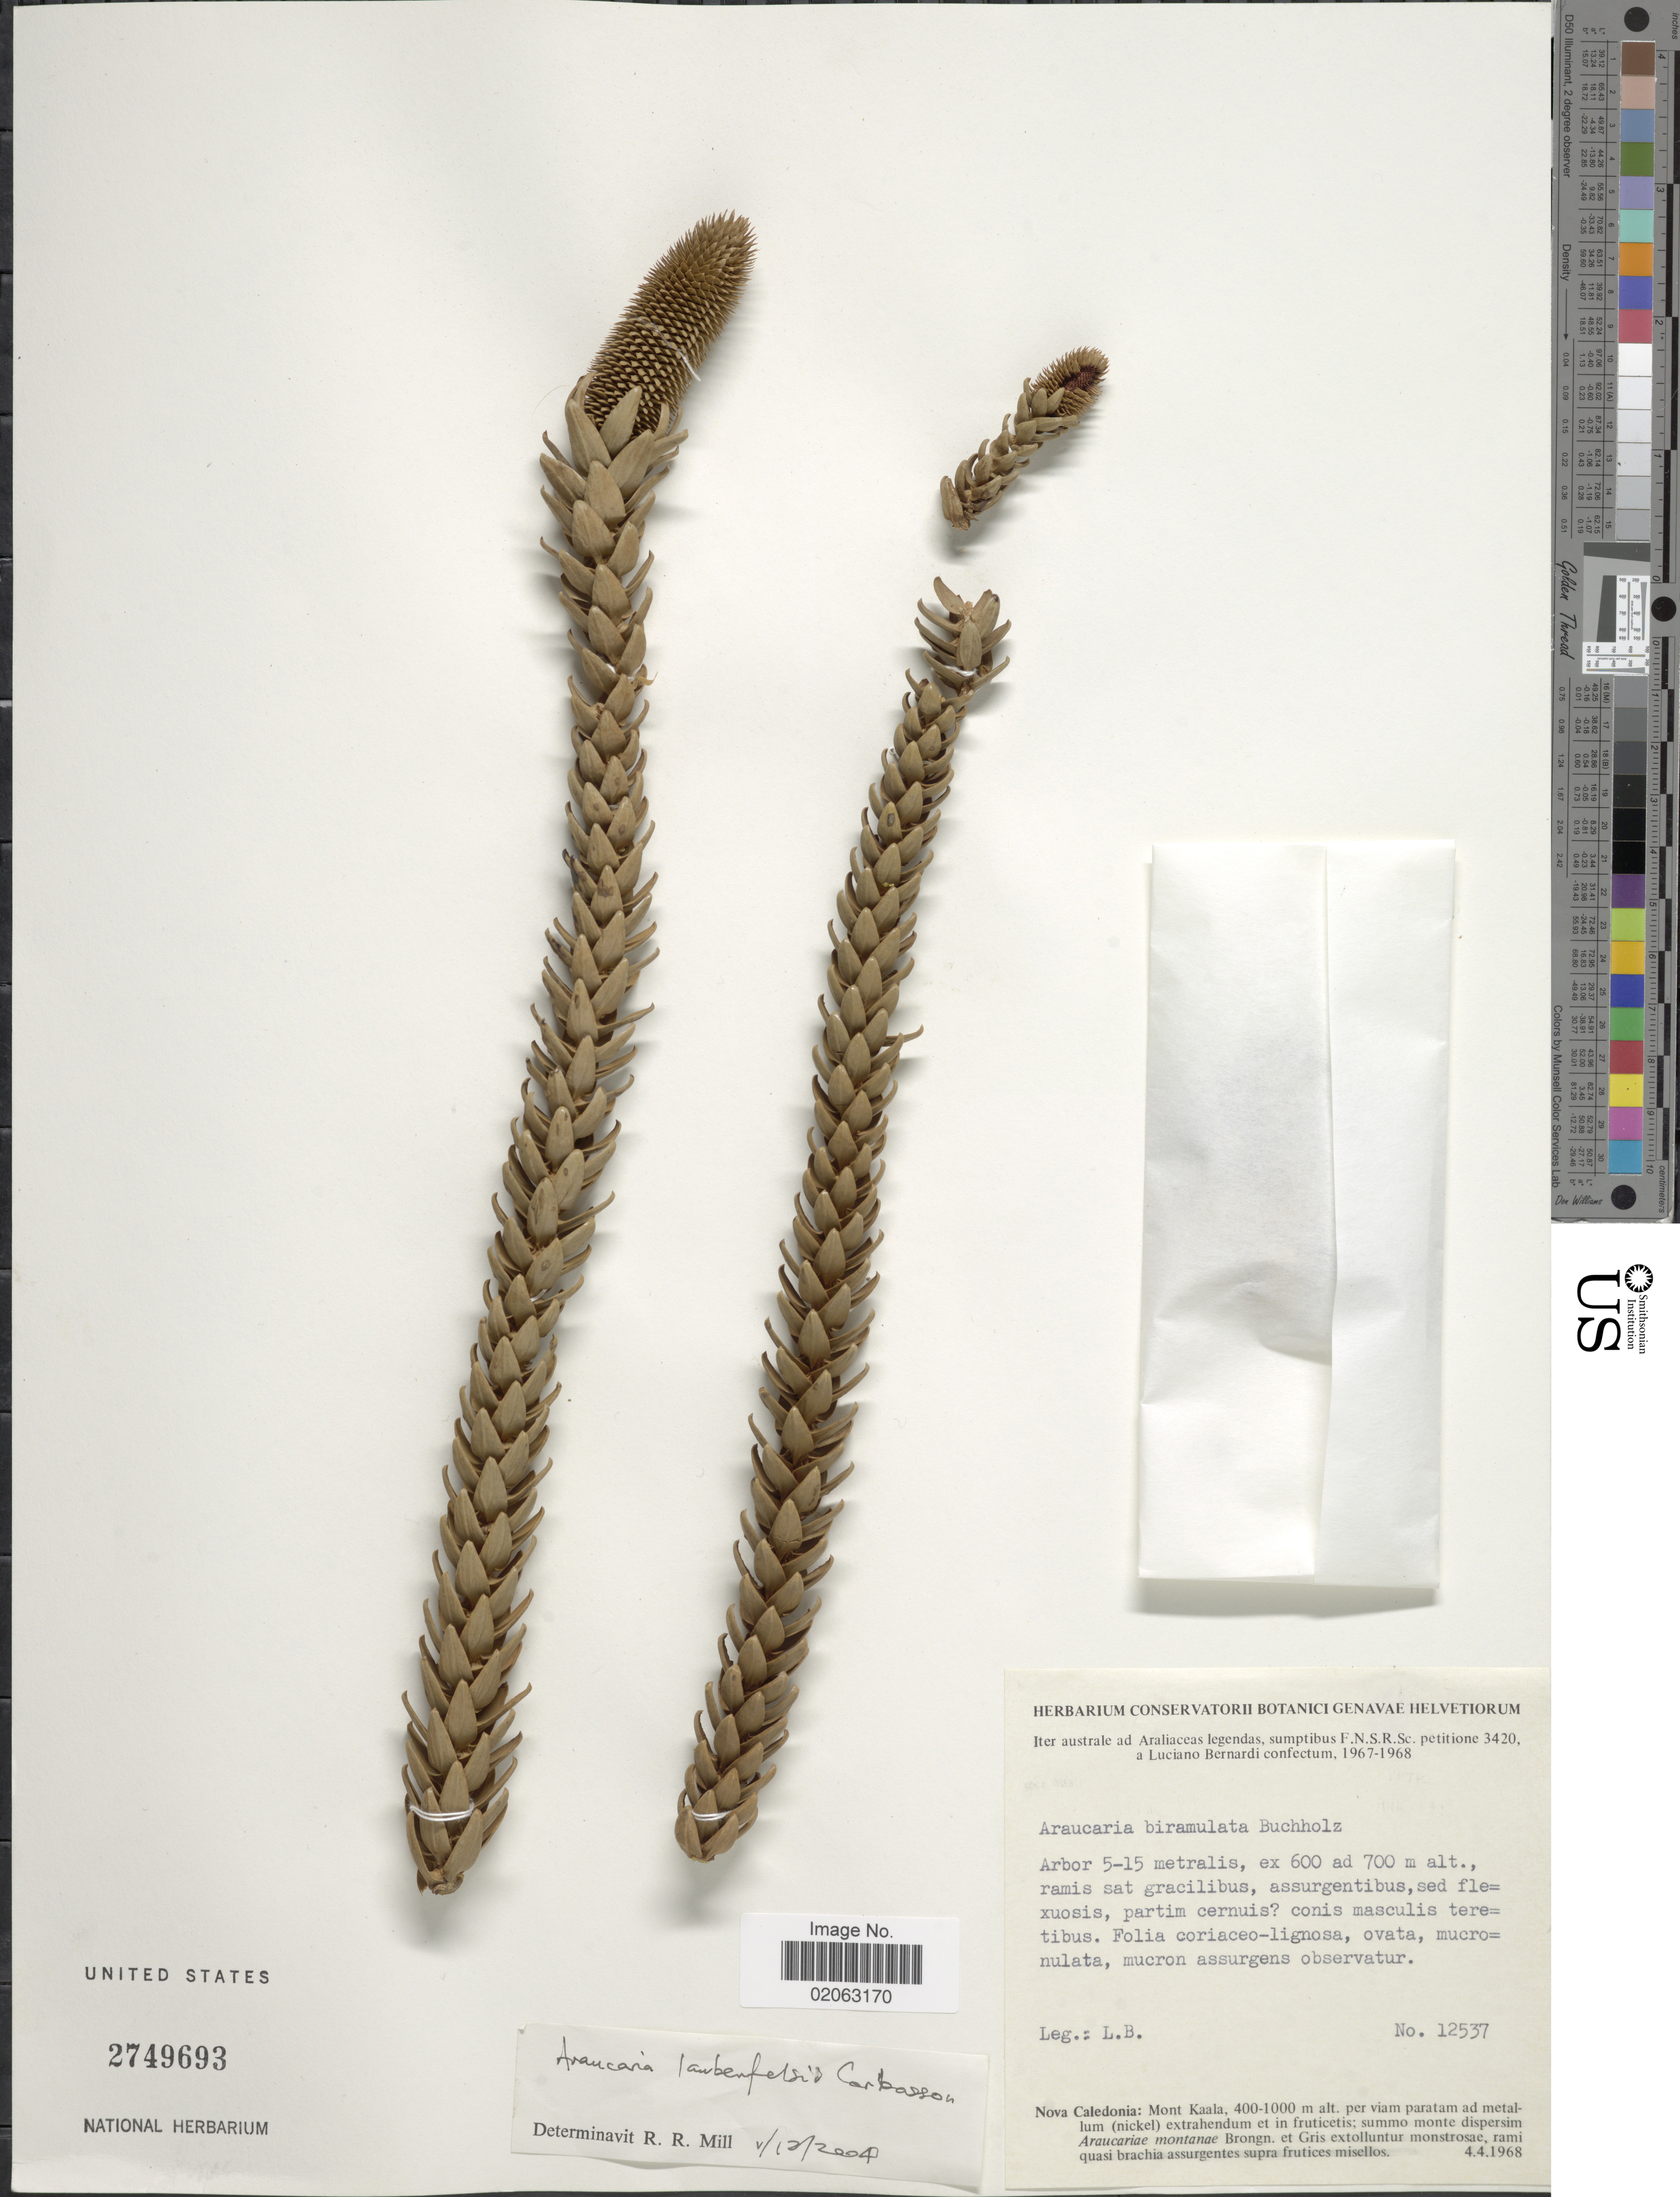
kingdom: Plantae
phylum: Tracheophyta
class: Pinopsida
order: Pinales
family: Araucariaceae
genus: Araucaria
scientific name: Araucaria laubenfelsii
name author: Corbasson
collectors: L. Bernardi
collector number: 12537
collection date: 1968-04-04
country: New Caledonia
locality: Mont Kaala, per viam paratam ad metallum (nicket) extrahendum, iter australe ad Araliaceas legendas.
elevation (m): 600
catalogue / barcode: US 2749693